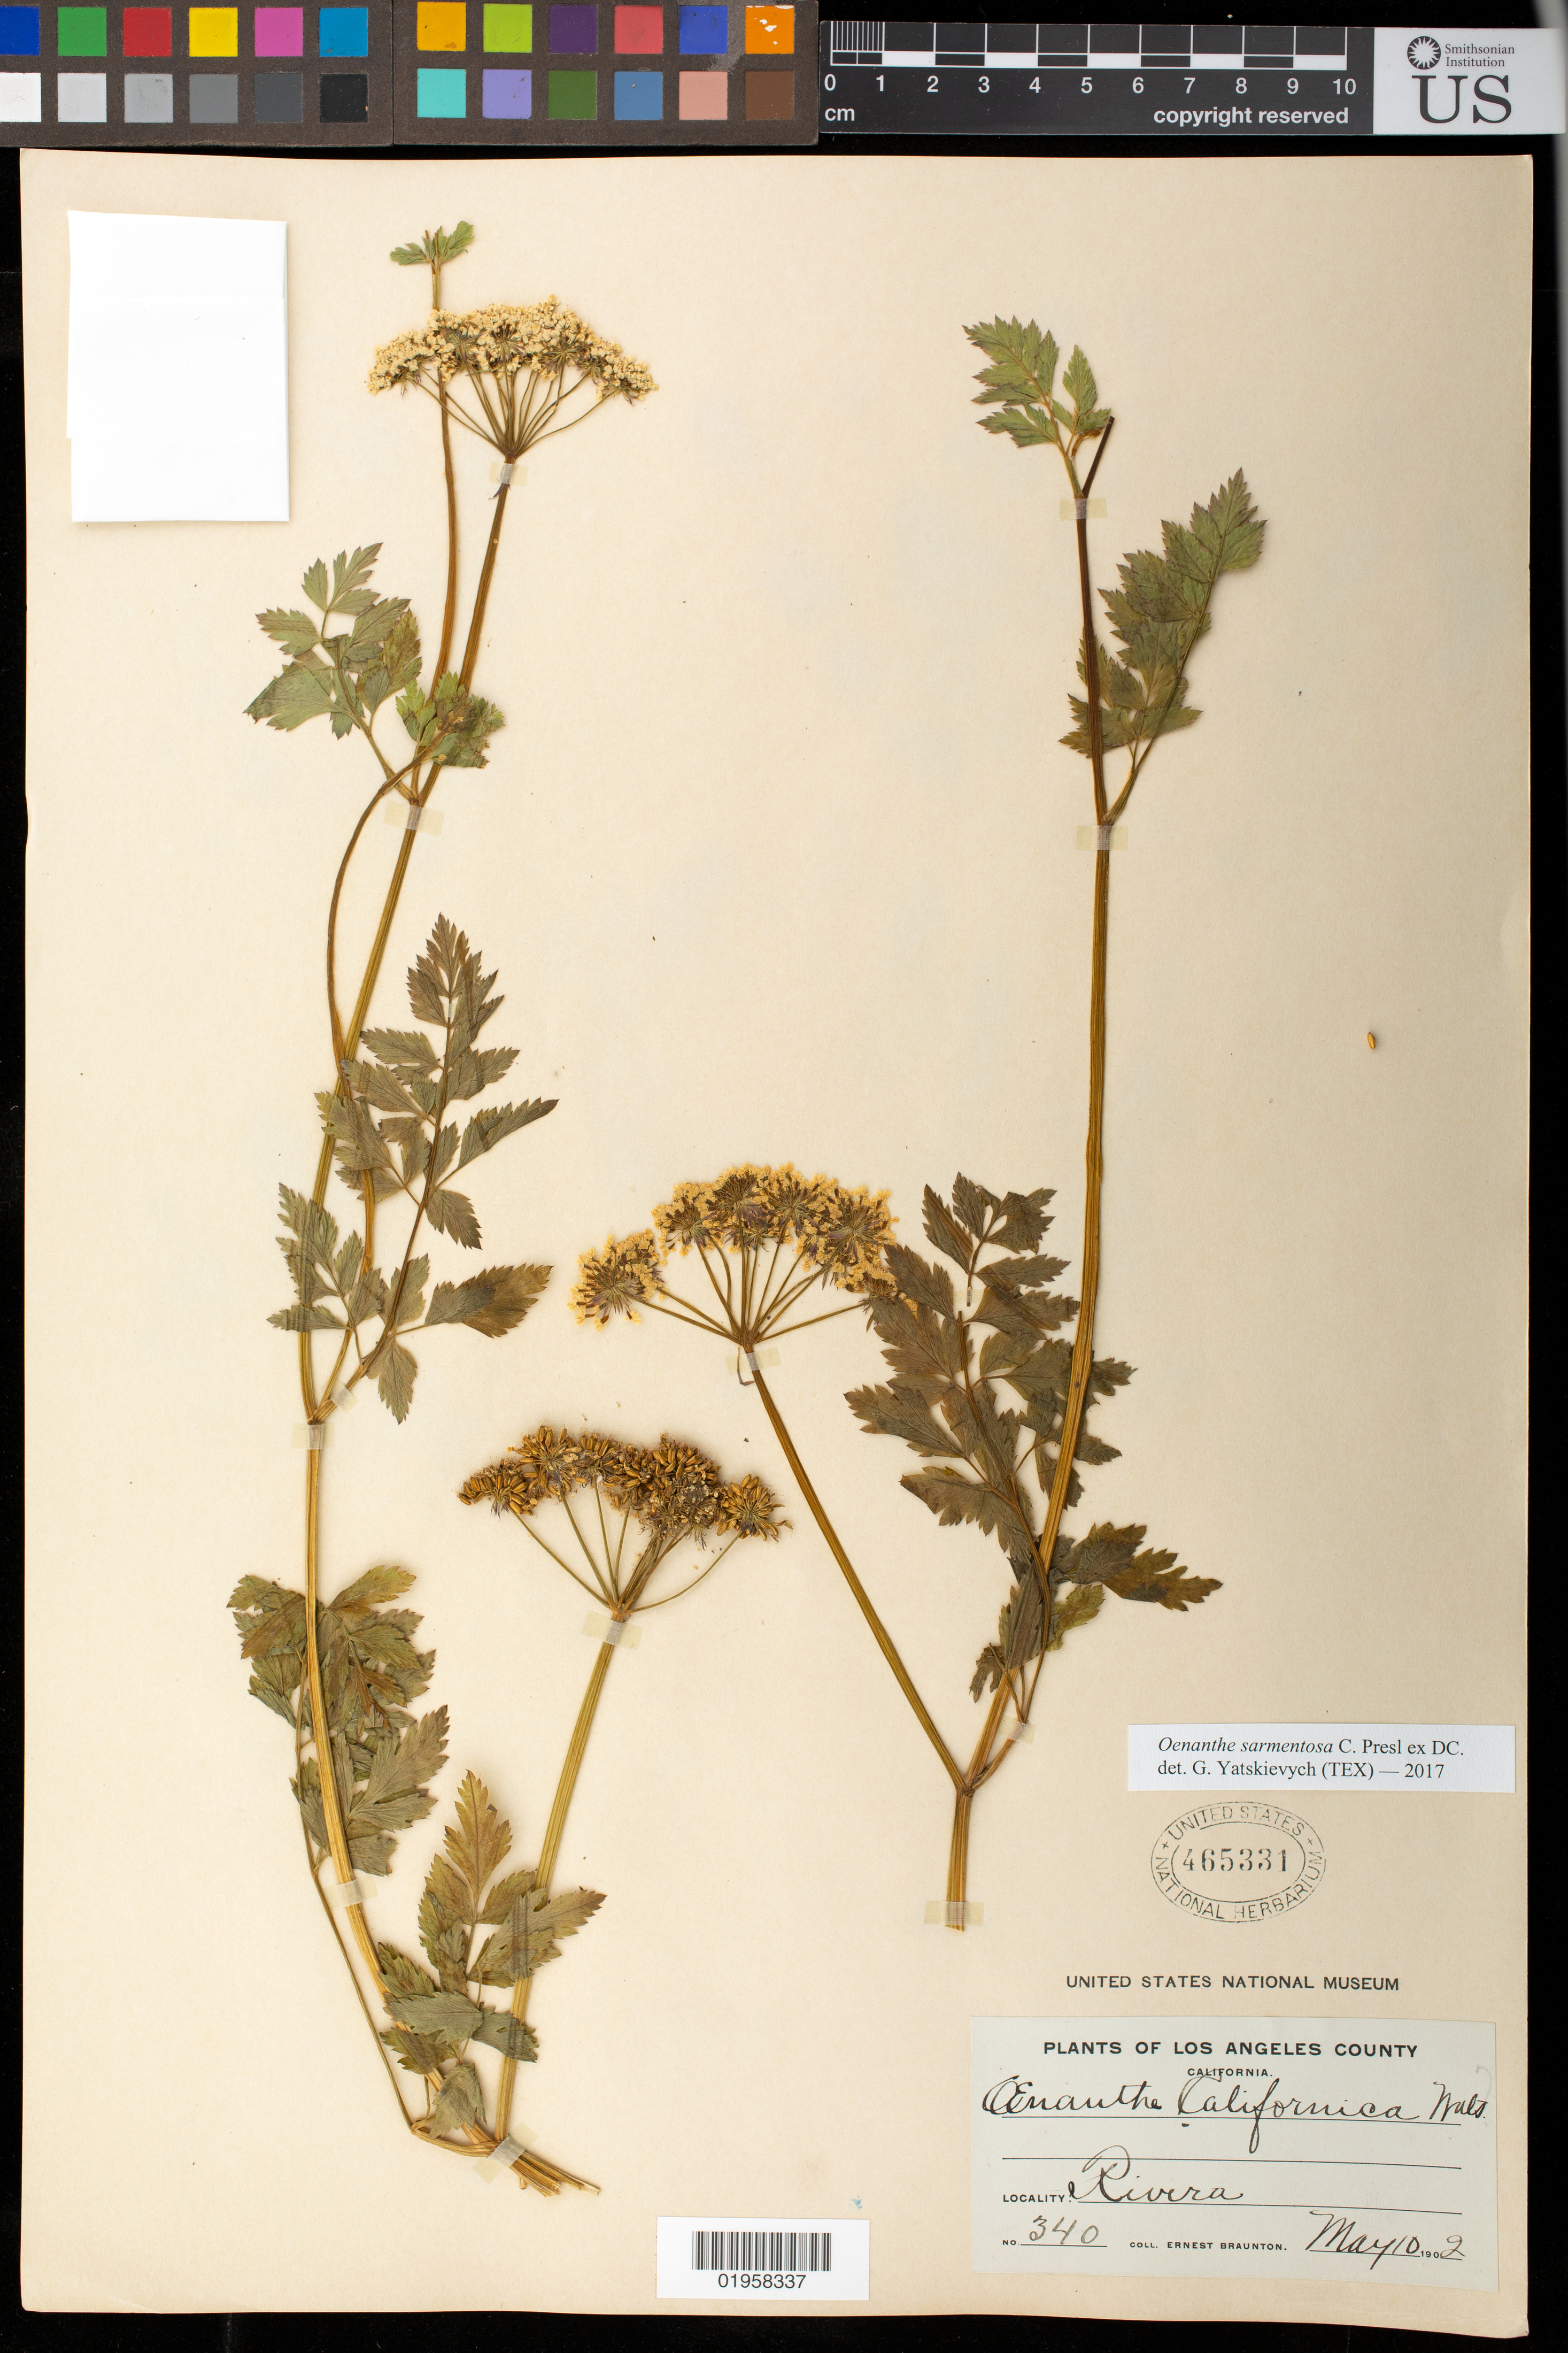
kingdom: Plantae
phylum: Tracheophyta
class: Magnoliopsida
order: Apiales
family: Apiaceae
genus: Oenanthe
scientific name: Oenanthe sarmentosa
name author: C. Presl ex DC.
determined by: Yatskievych, G. A.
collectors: E. Braunton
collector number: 340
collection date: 1902-05-10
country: United States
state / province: California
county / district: Los Angeles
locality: Rivera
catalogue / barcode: US 465331